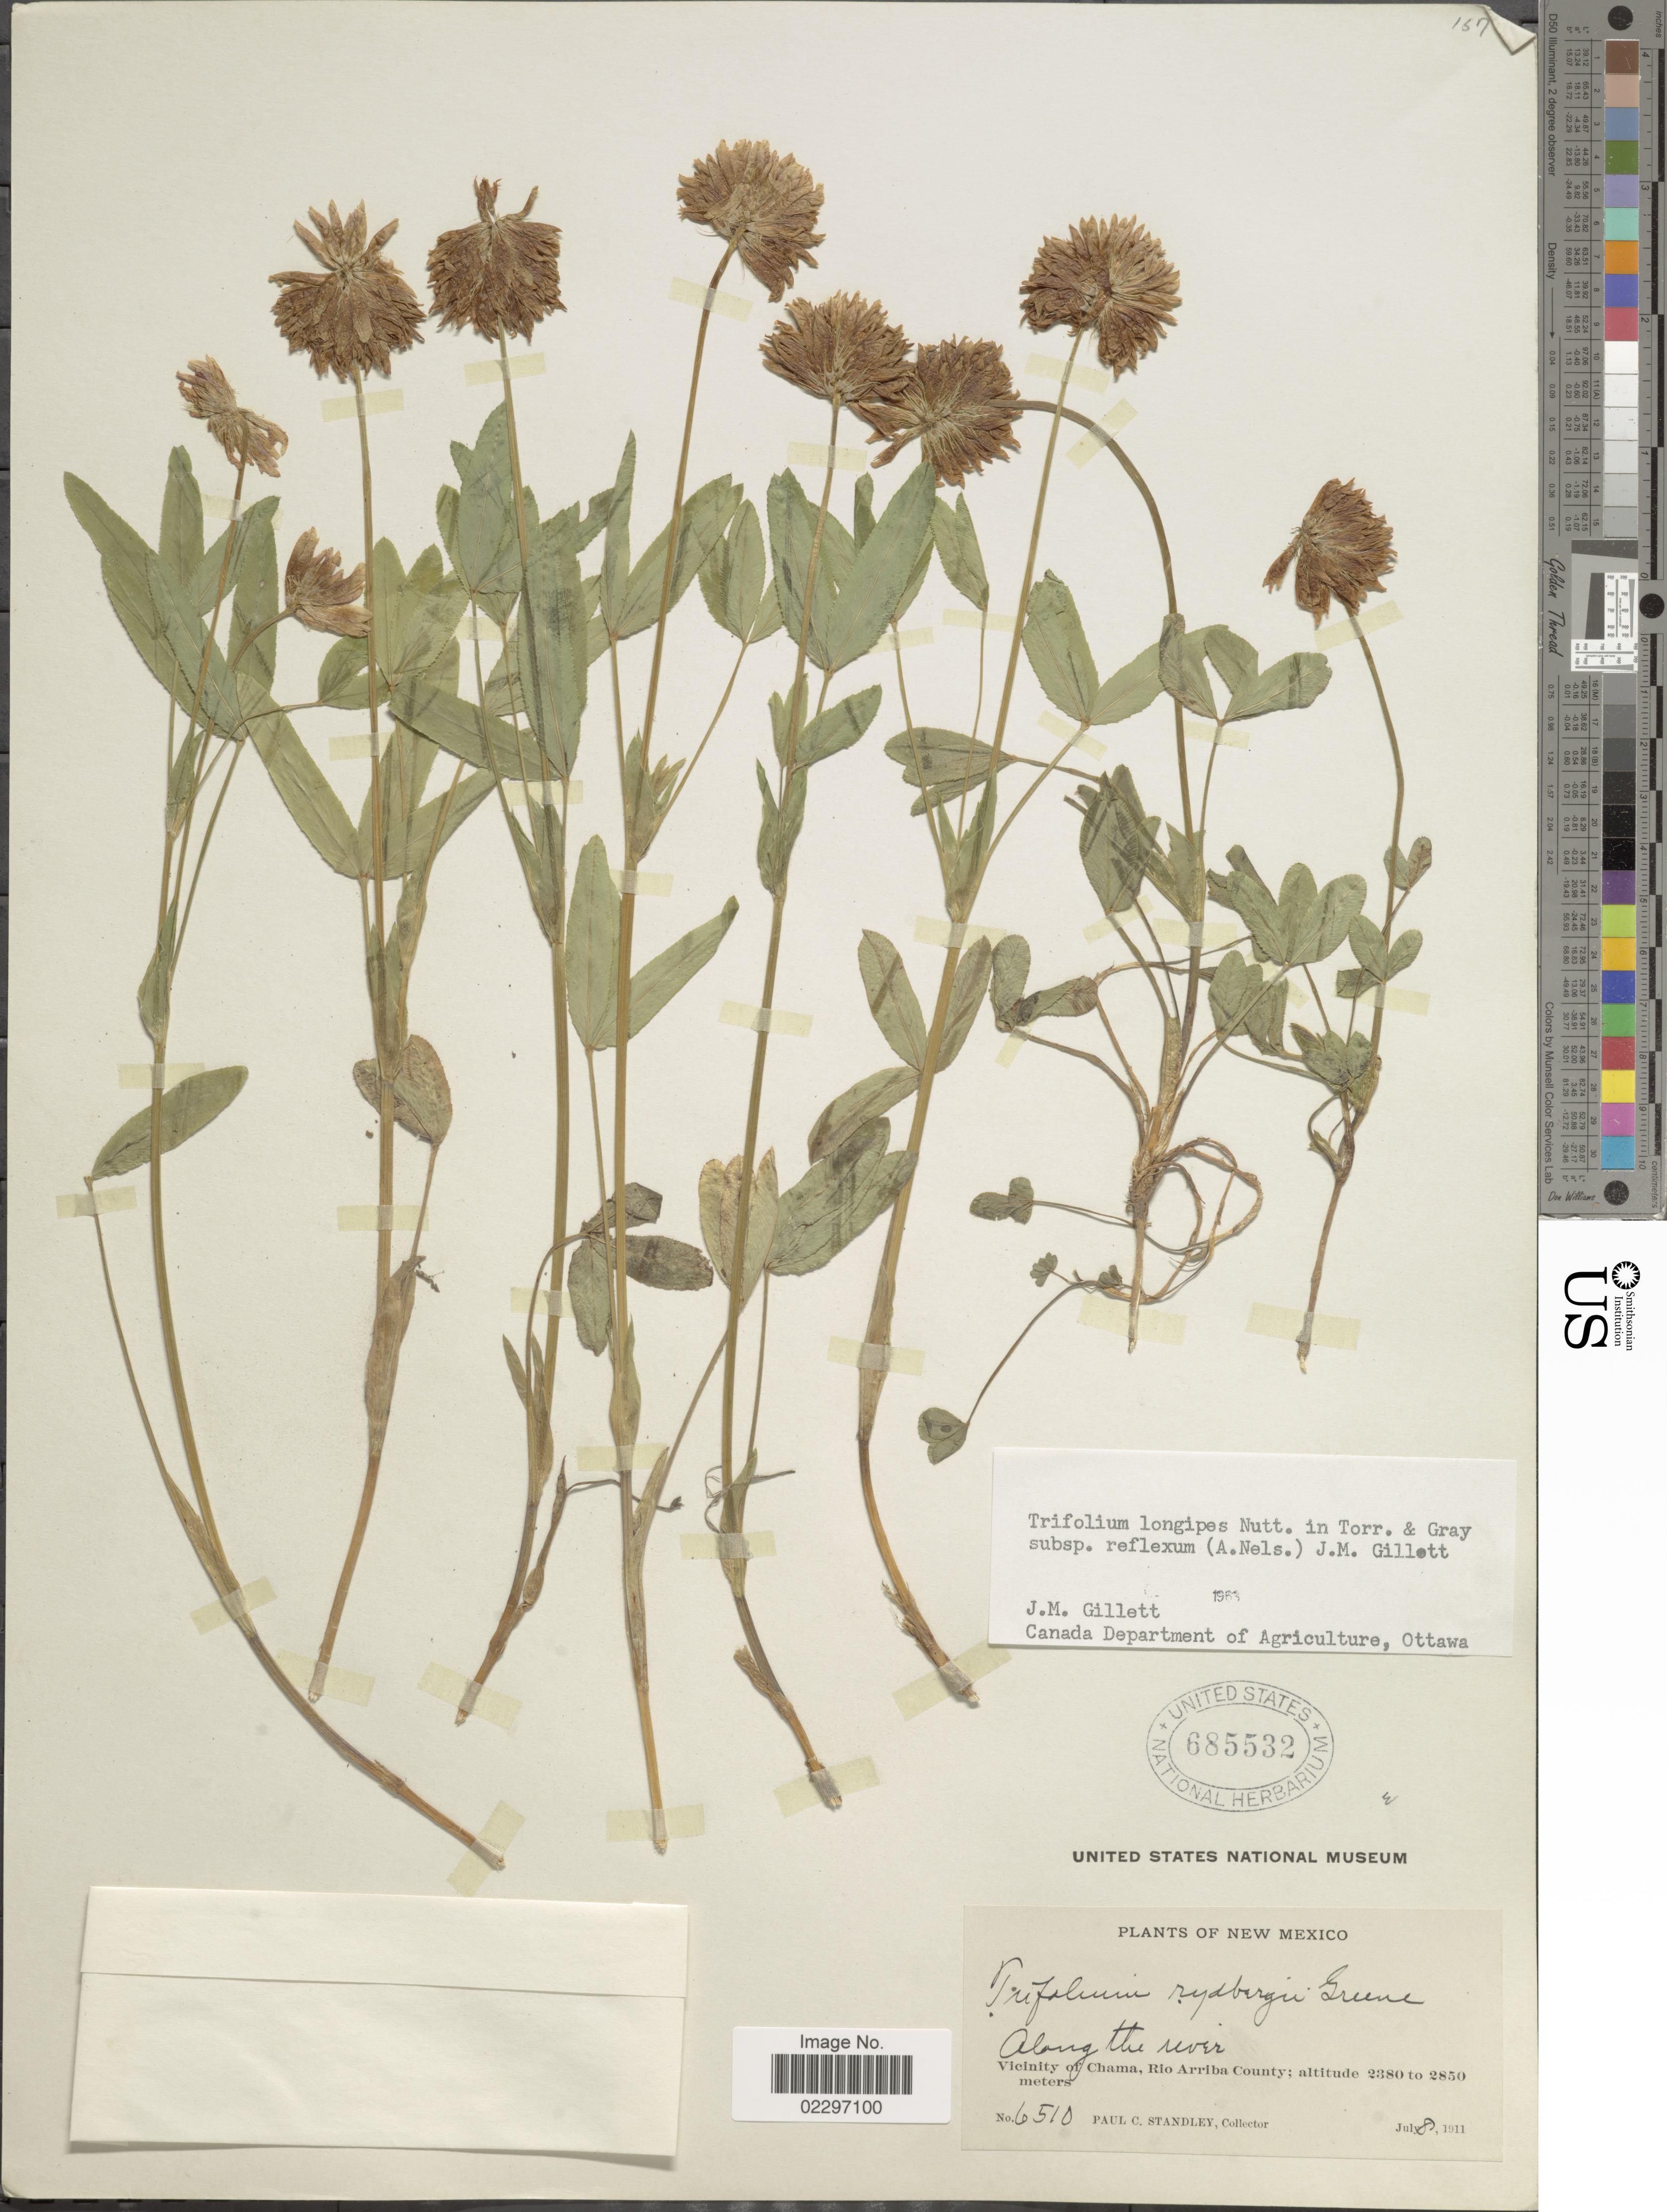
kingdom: Plantae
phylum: Tracheophyta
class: Magnoliopsida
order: Fabales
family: Fabaceae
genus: Trifolium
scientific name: Trifolium longipes subsp. reflexum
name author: (A. Nelson) J.M. Gillet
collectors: P. C. Standley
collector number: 6510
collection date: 1911-07-08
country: United States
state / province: New Mexico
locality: Along the river. Vicinity of Chama, Rio Arriba County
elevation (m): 2380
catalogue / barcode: US 685532